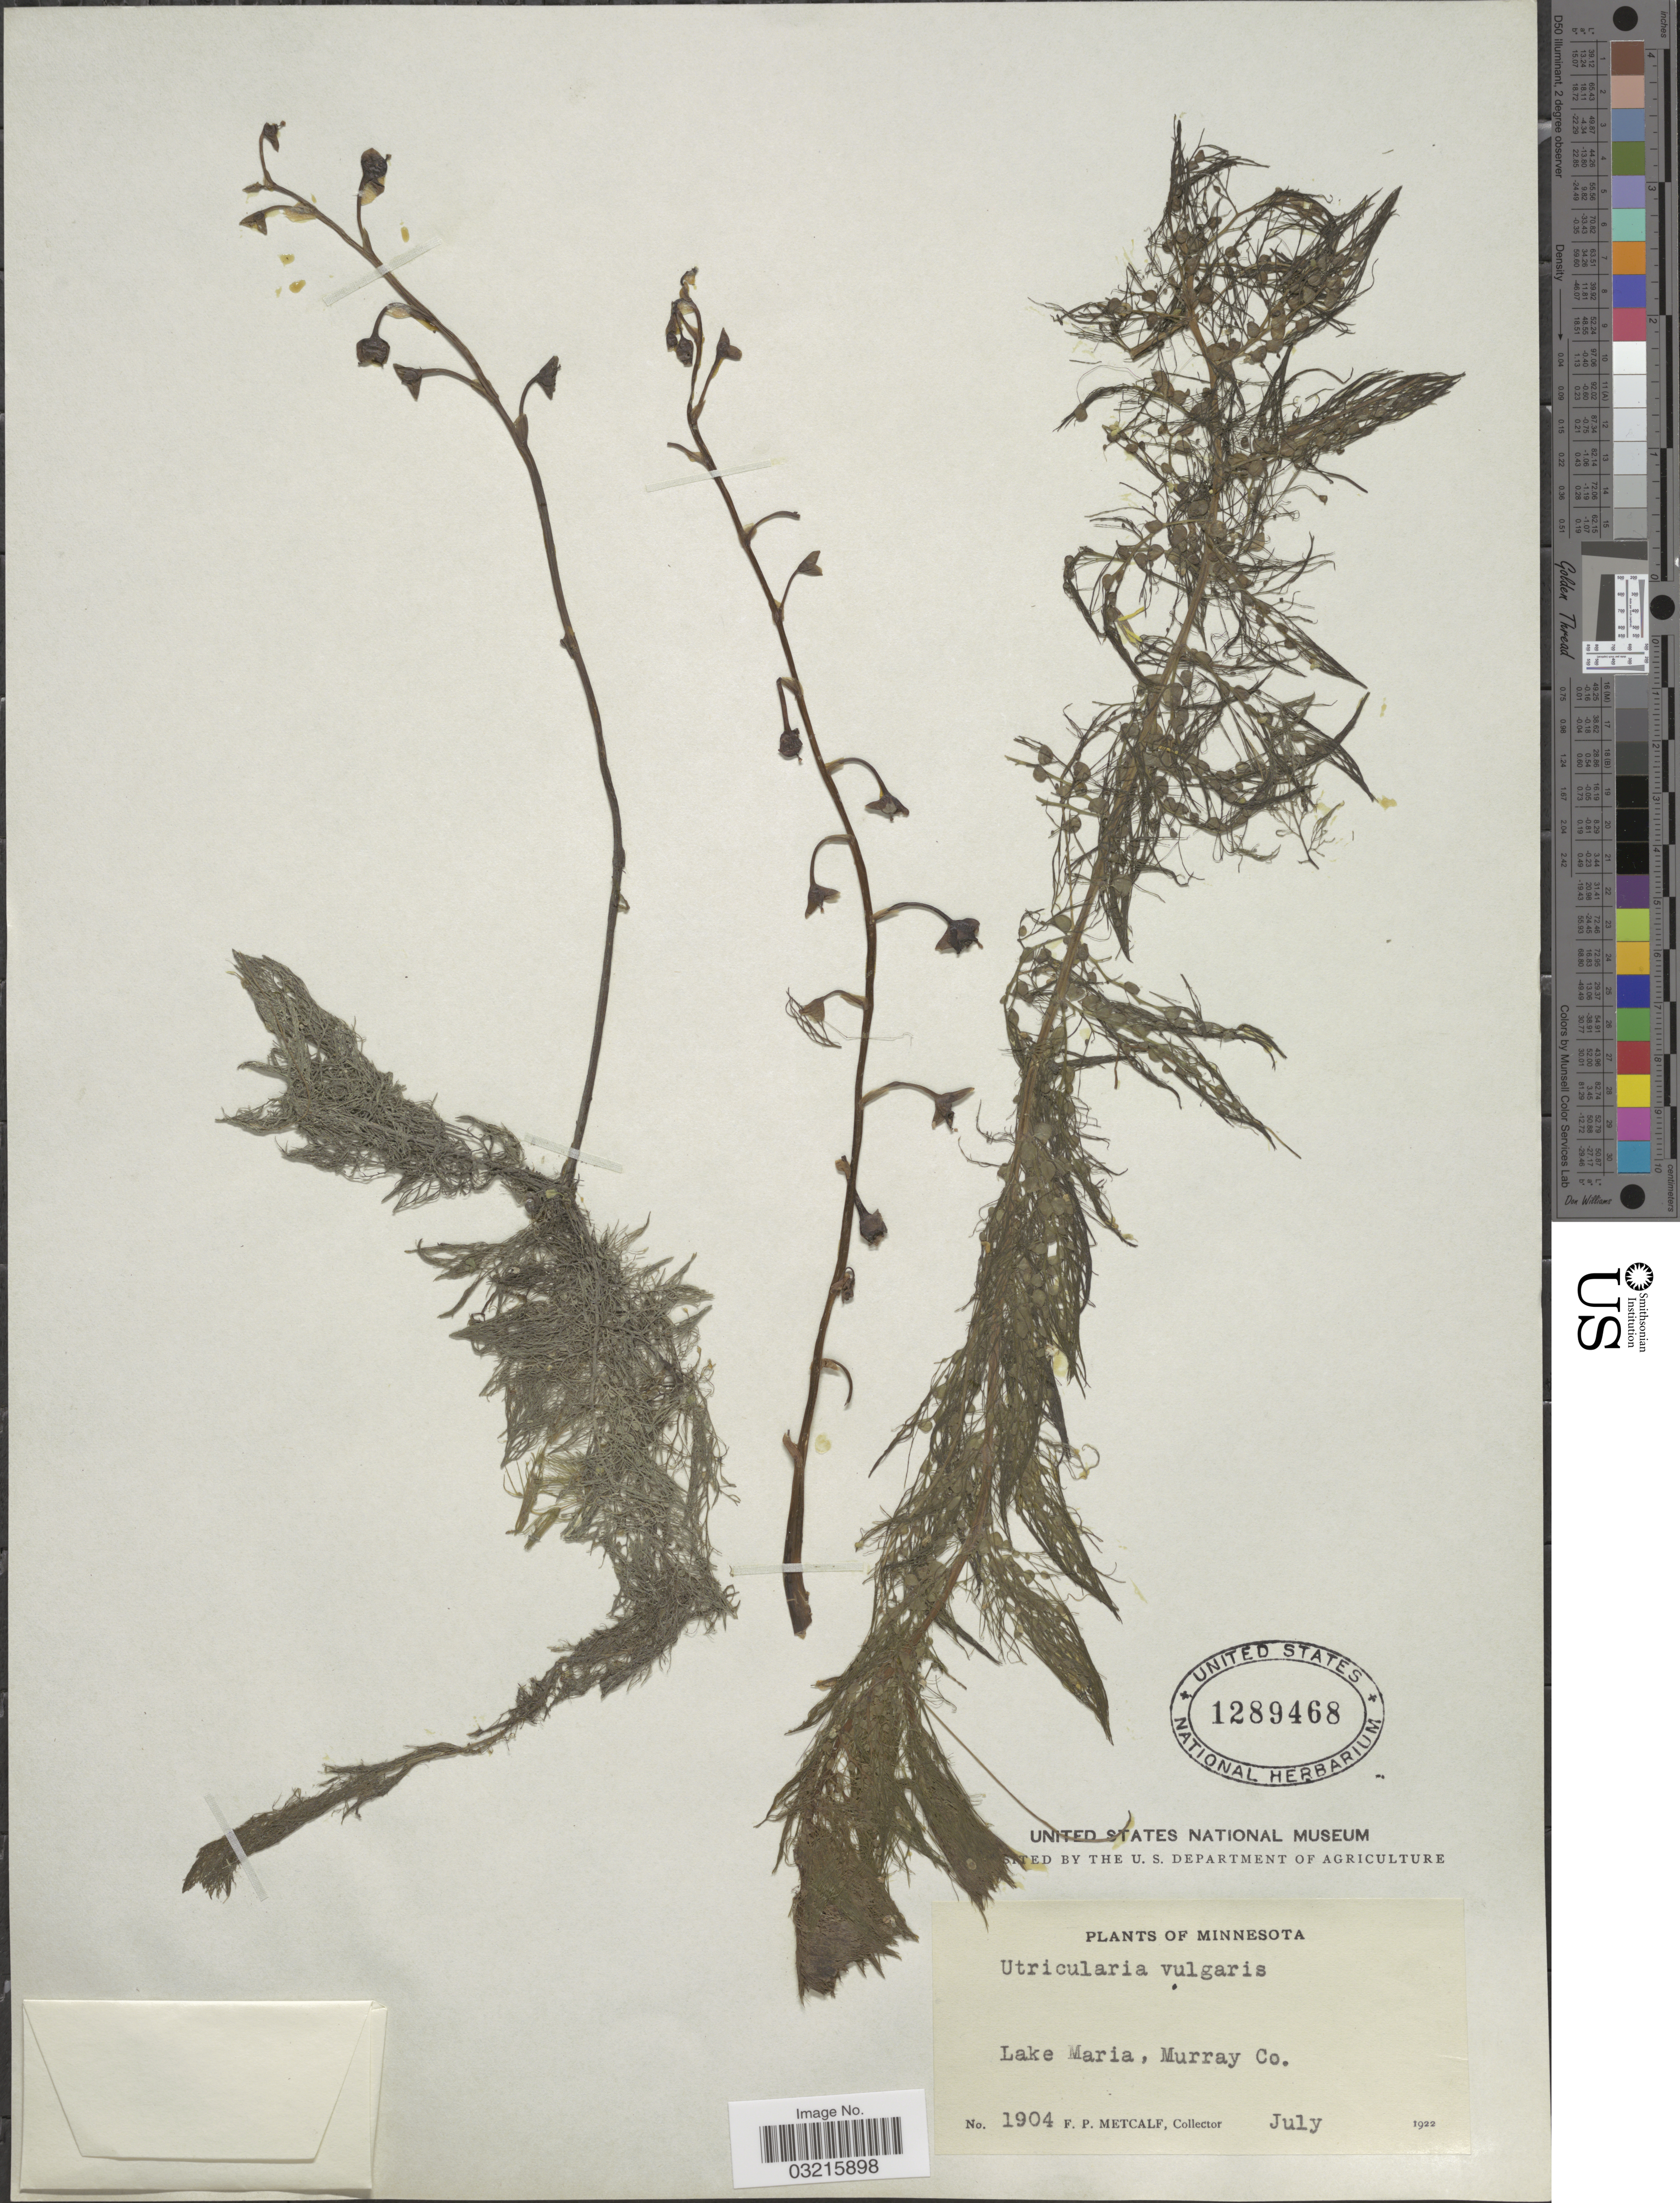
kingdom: Plantae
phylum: Tracheophyta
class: Magnoliopsida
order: Lamiales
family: Lentibulariaceae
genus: Utricularia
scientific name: Utricularia vulgaris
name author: L.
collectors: F. Metcalf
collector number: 1904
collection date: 1922-07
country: United States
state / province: Minnesota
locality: Lake Maria, Murray Co.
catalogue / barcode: US 1289468